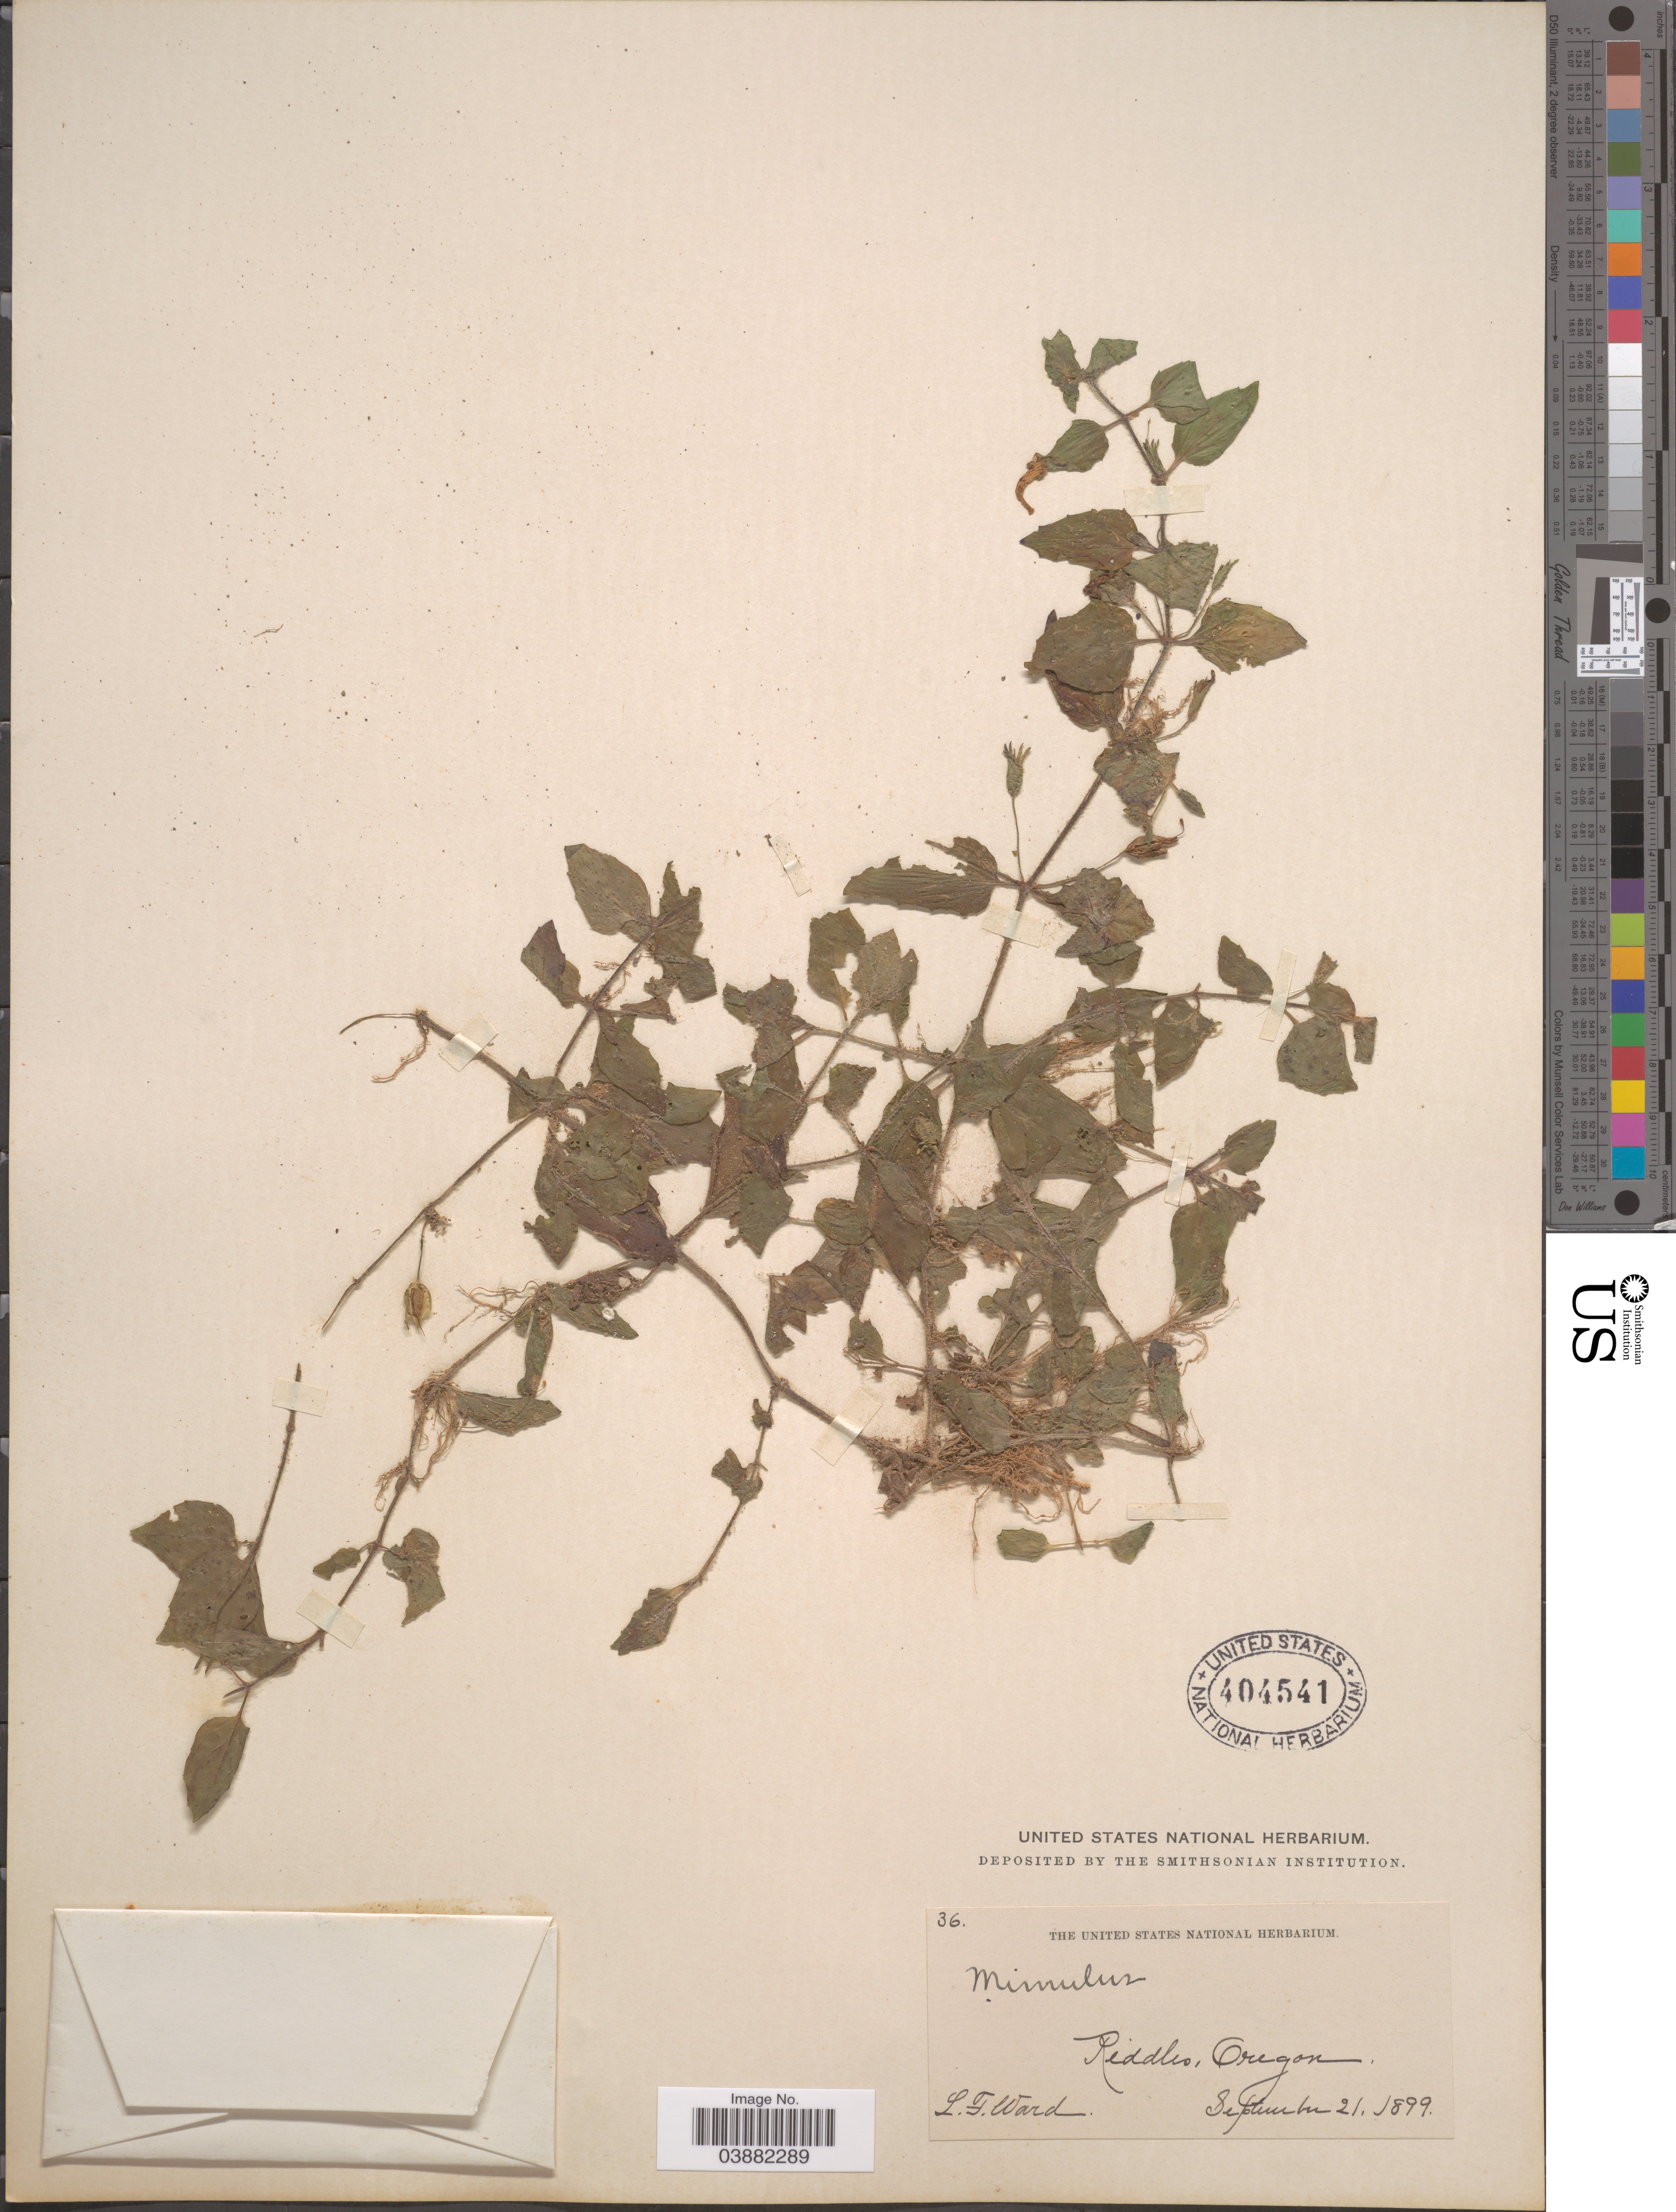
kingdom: Plantae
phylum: Tracheophyta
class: Magnoliopsida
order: Lamiales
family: Phrymaceae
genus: Mimulus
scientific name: Mimulus moschatus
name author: Douglas ex Lindl.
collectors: L. Ward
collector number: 36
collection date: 1899-09-21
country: United States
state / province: Oregon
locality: Peddles.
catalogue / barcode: US 404541